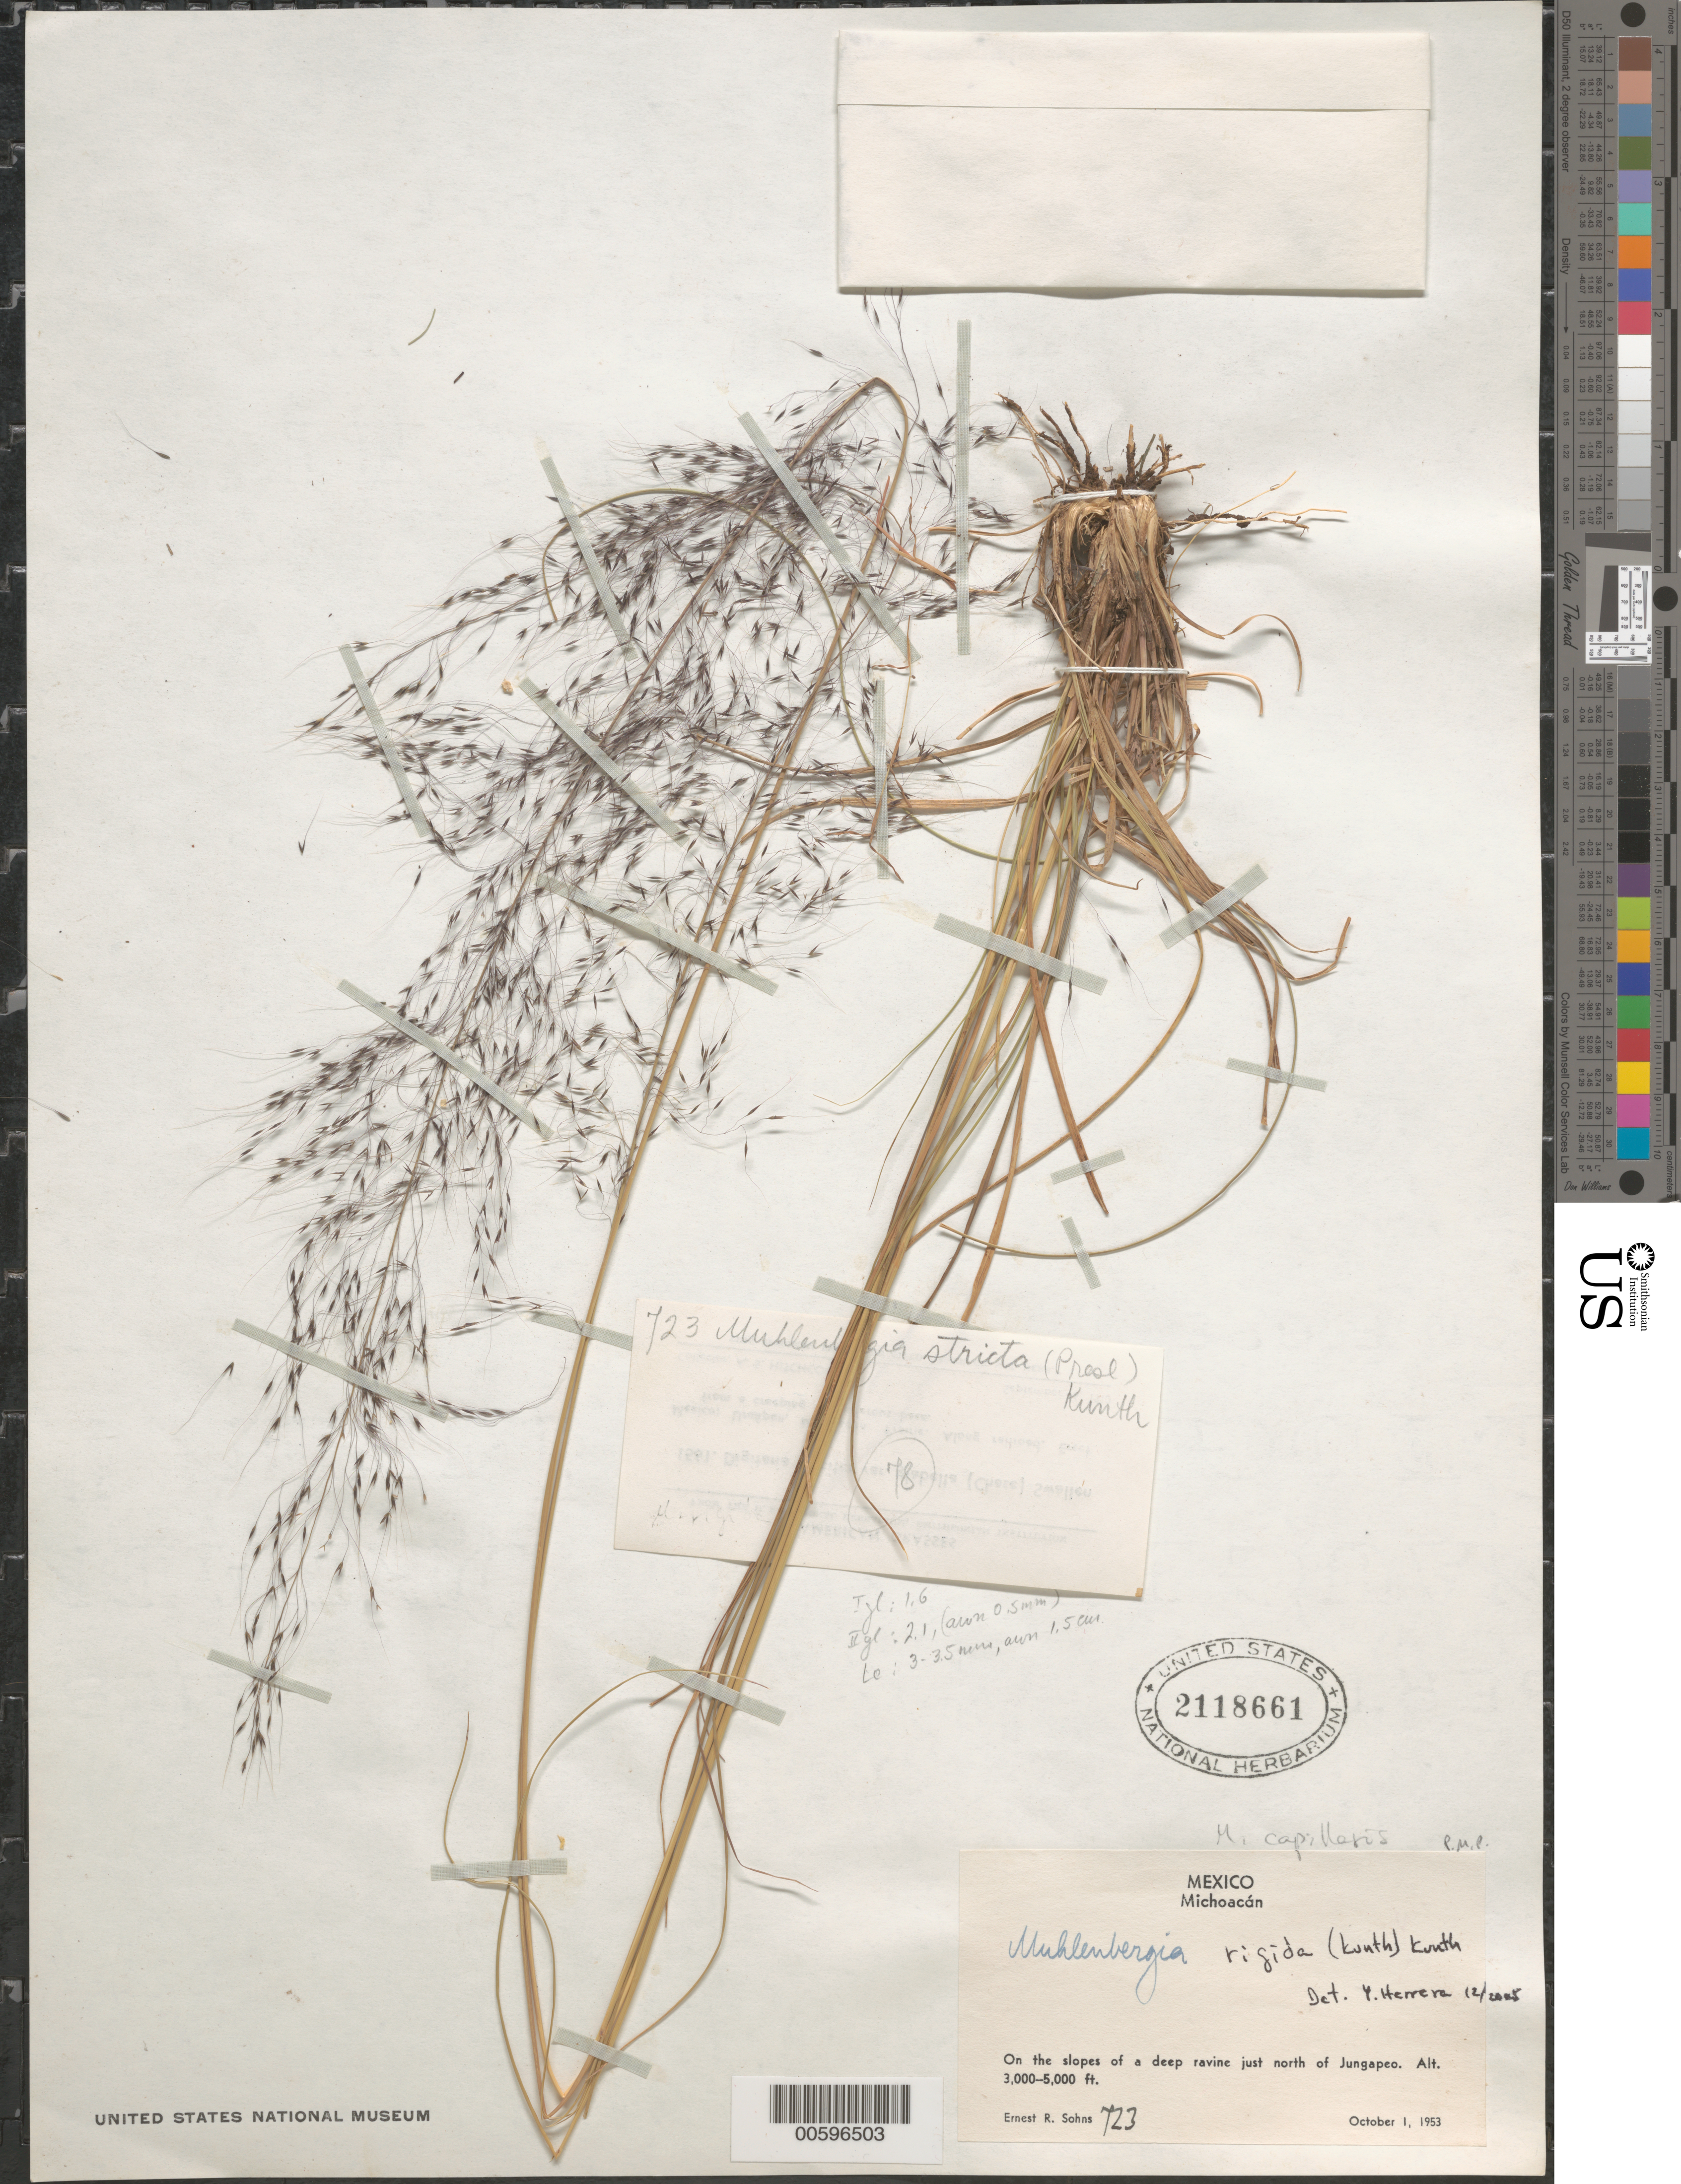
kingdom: Plantae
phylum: Tracheophyta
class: Liliopsida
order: Poales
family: Poaceae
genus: Muhlenbergia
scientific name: Muhlenbergia sp.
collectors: E. R. Sohns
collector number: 723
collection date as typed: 1 Oct 1953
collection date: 1953-10-01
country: Mexico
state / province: Michoacán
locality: Just N of Jungapeo.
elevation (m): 914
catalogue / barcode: US 2118661